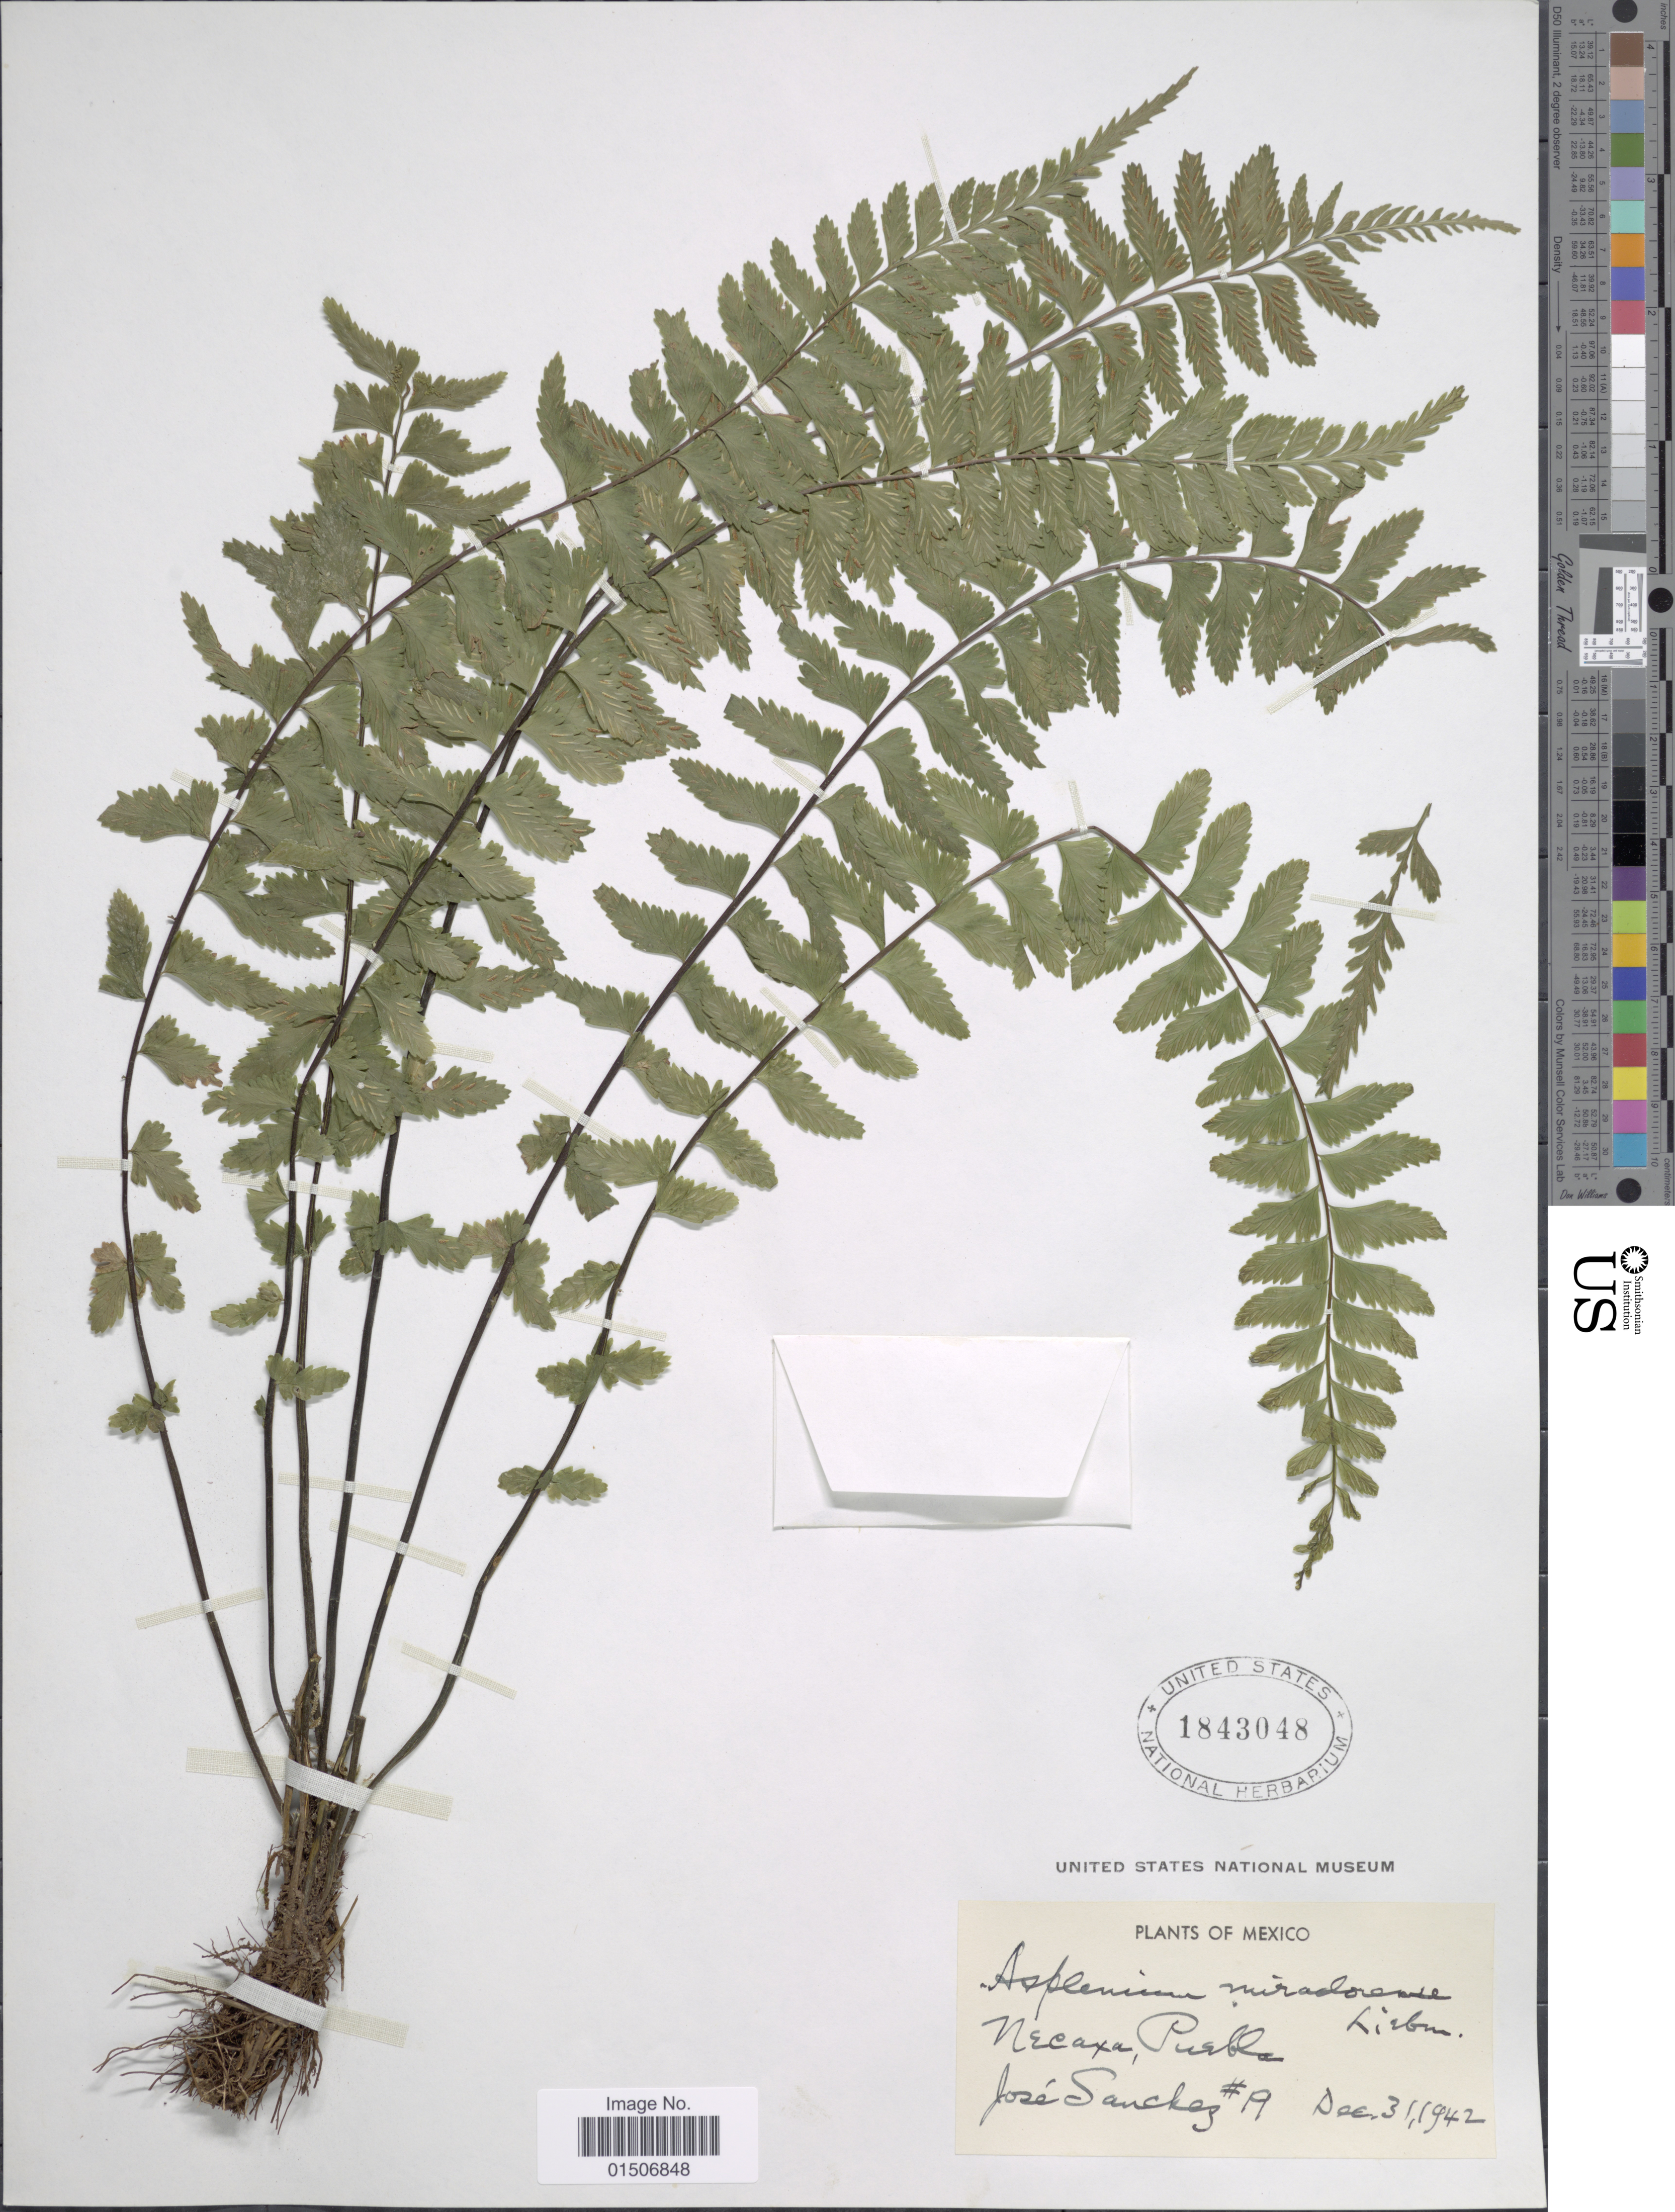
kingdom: Plantae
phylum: Tracheophyta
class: Polypodiopsida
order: Polypodiales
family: Aspleniaceae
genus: Asplenium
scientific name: Asplenium miradorense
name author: Liebm.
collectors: J. Sánchez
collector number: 19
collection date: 1942-12-31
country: Mexico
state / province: Puebla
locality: Necaxa, Puebla, Mexico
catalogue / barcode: US 1843048